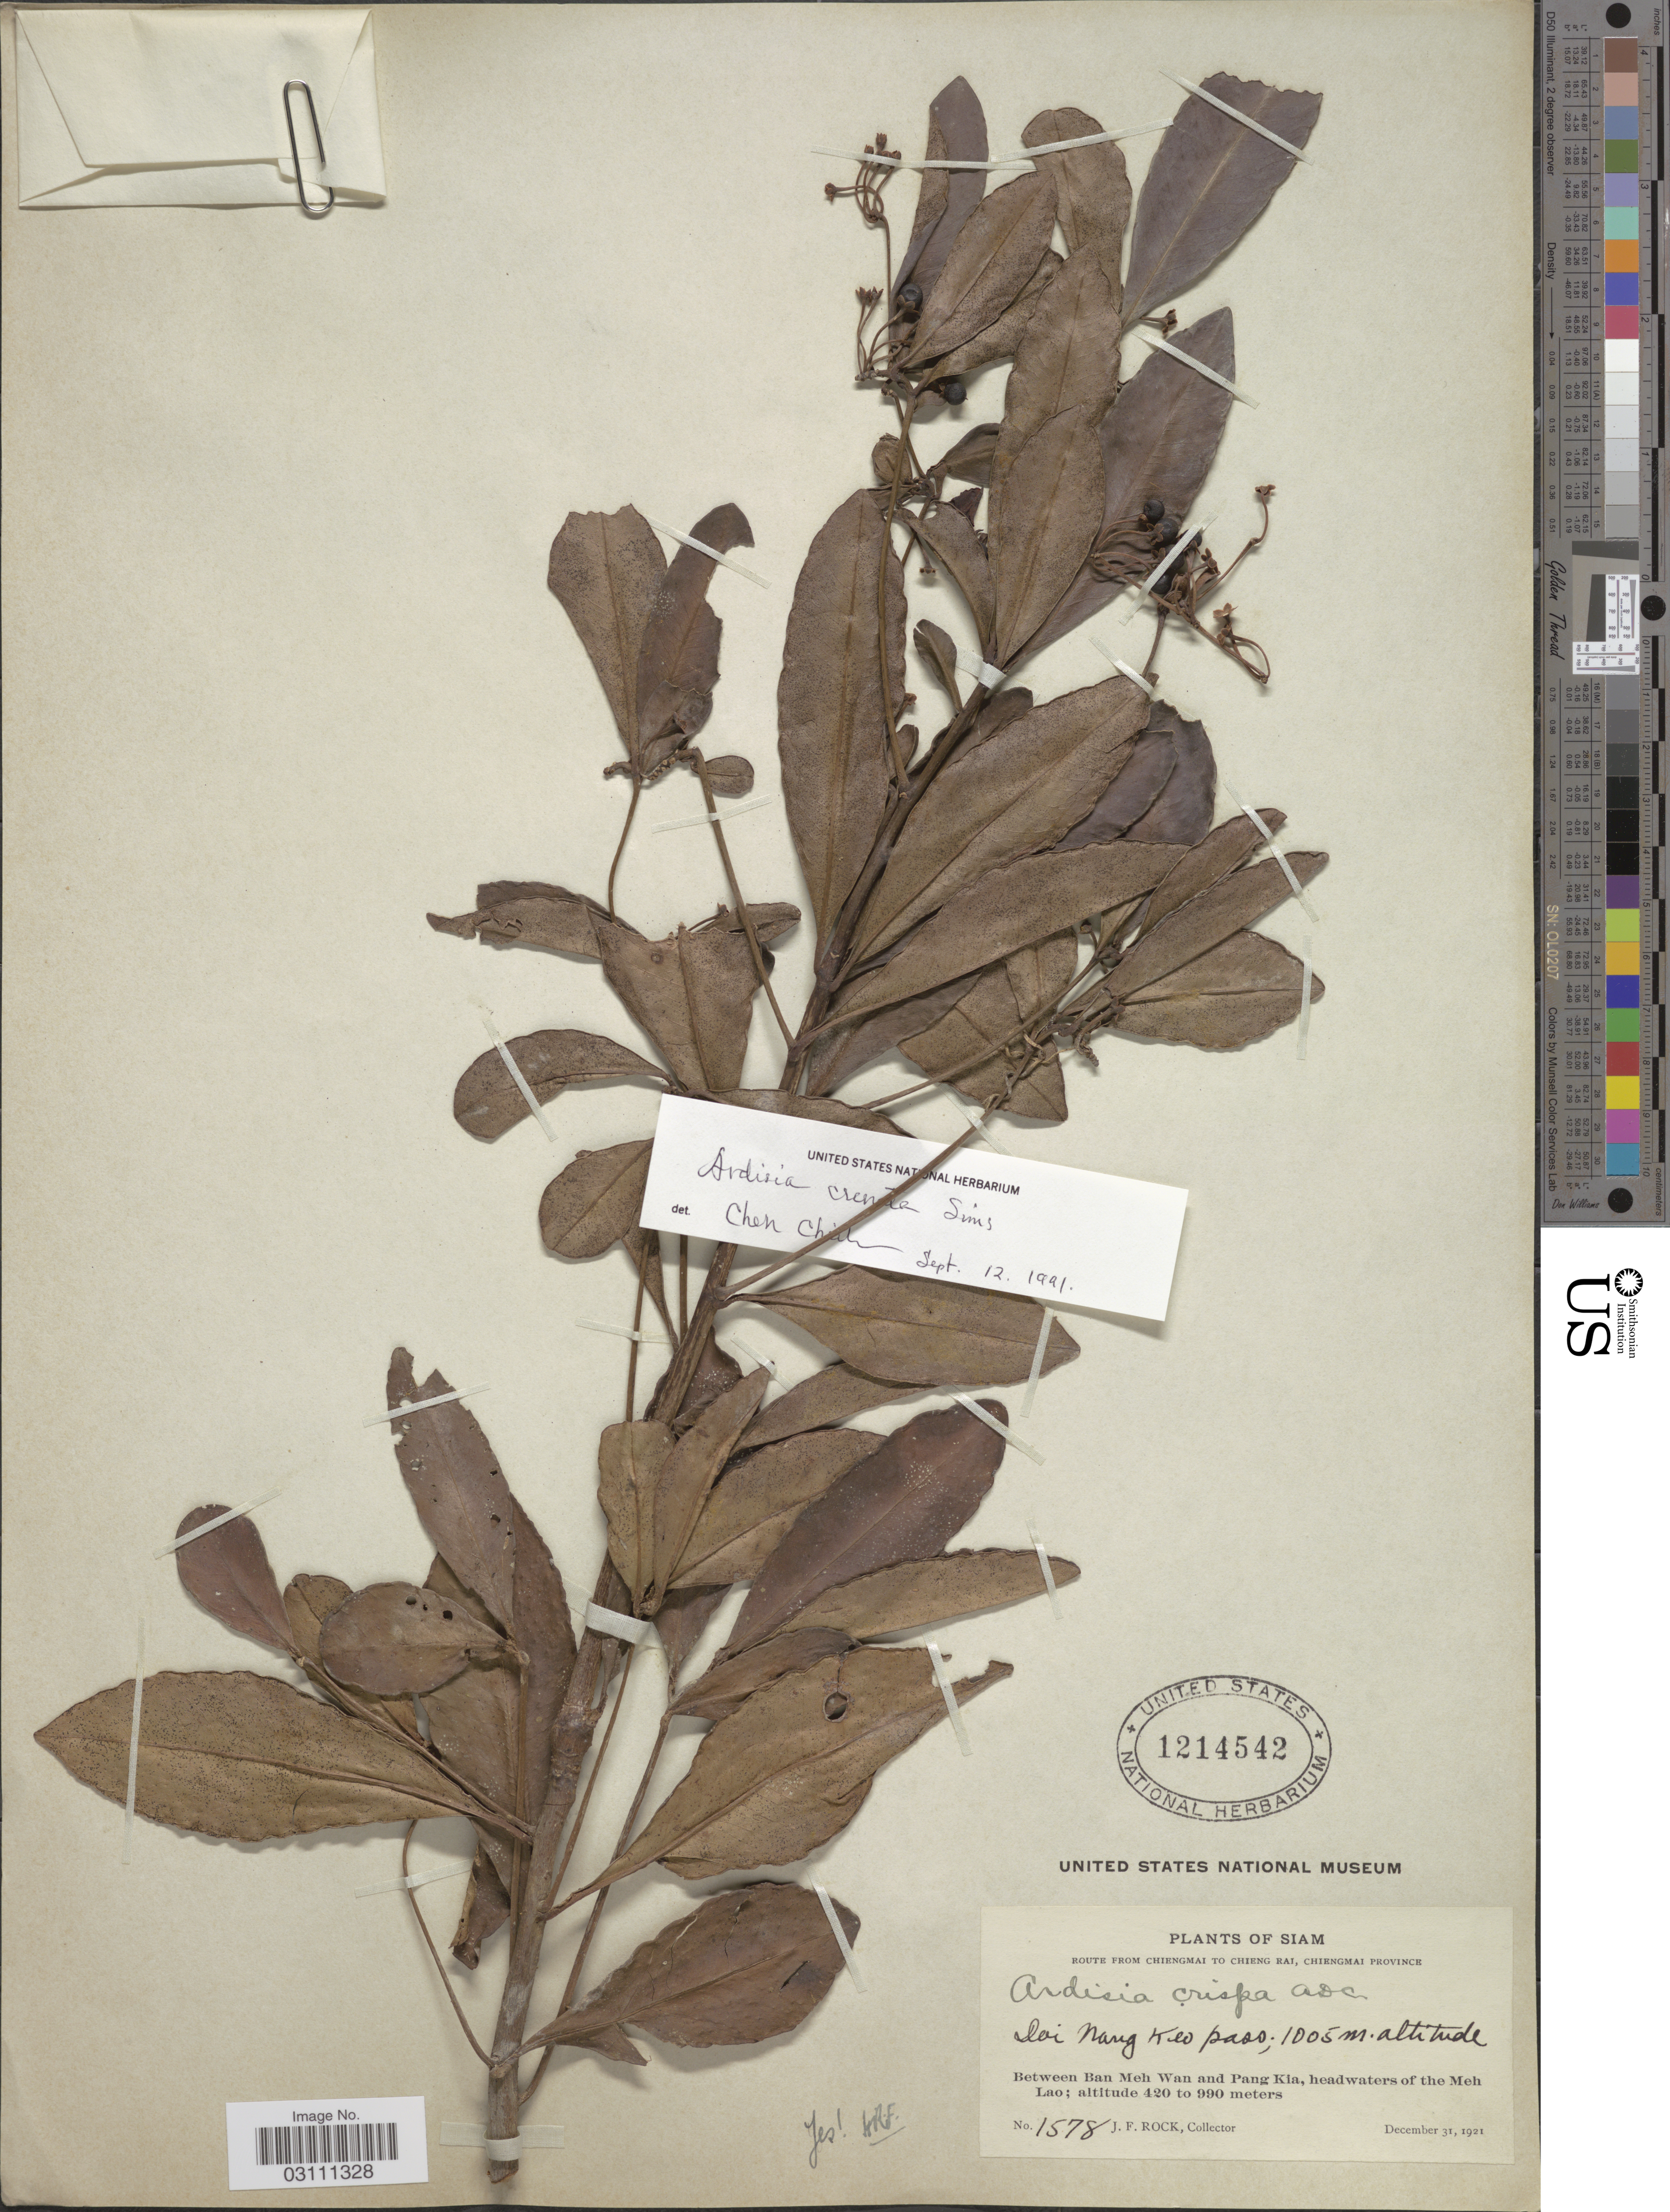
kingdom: Plantae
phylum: Tracheophyta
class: Magnoliopsida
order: Ericales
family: Primulaceae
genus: Ardisia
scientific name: Ardisia crenata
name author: Sims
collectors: J. Rock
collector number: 1578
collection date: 1921-12-31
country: Thailand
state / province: Chiang Mai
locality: Siam. Route from Chiengmai to Chieng Rai, Chiengmai Province. Doi Mang Keo Pass. Between Ban Meh Wan and Pang Kia, headwaters of the Meh Lao.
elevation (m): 420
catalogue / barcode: US 1214542